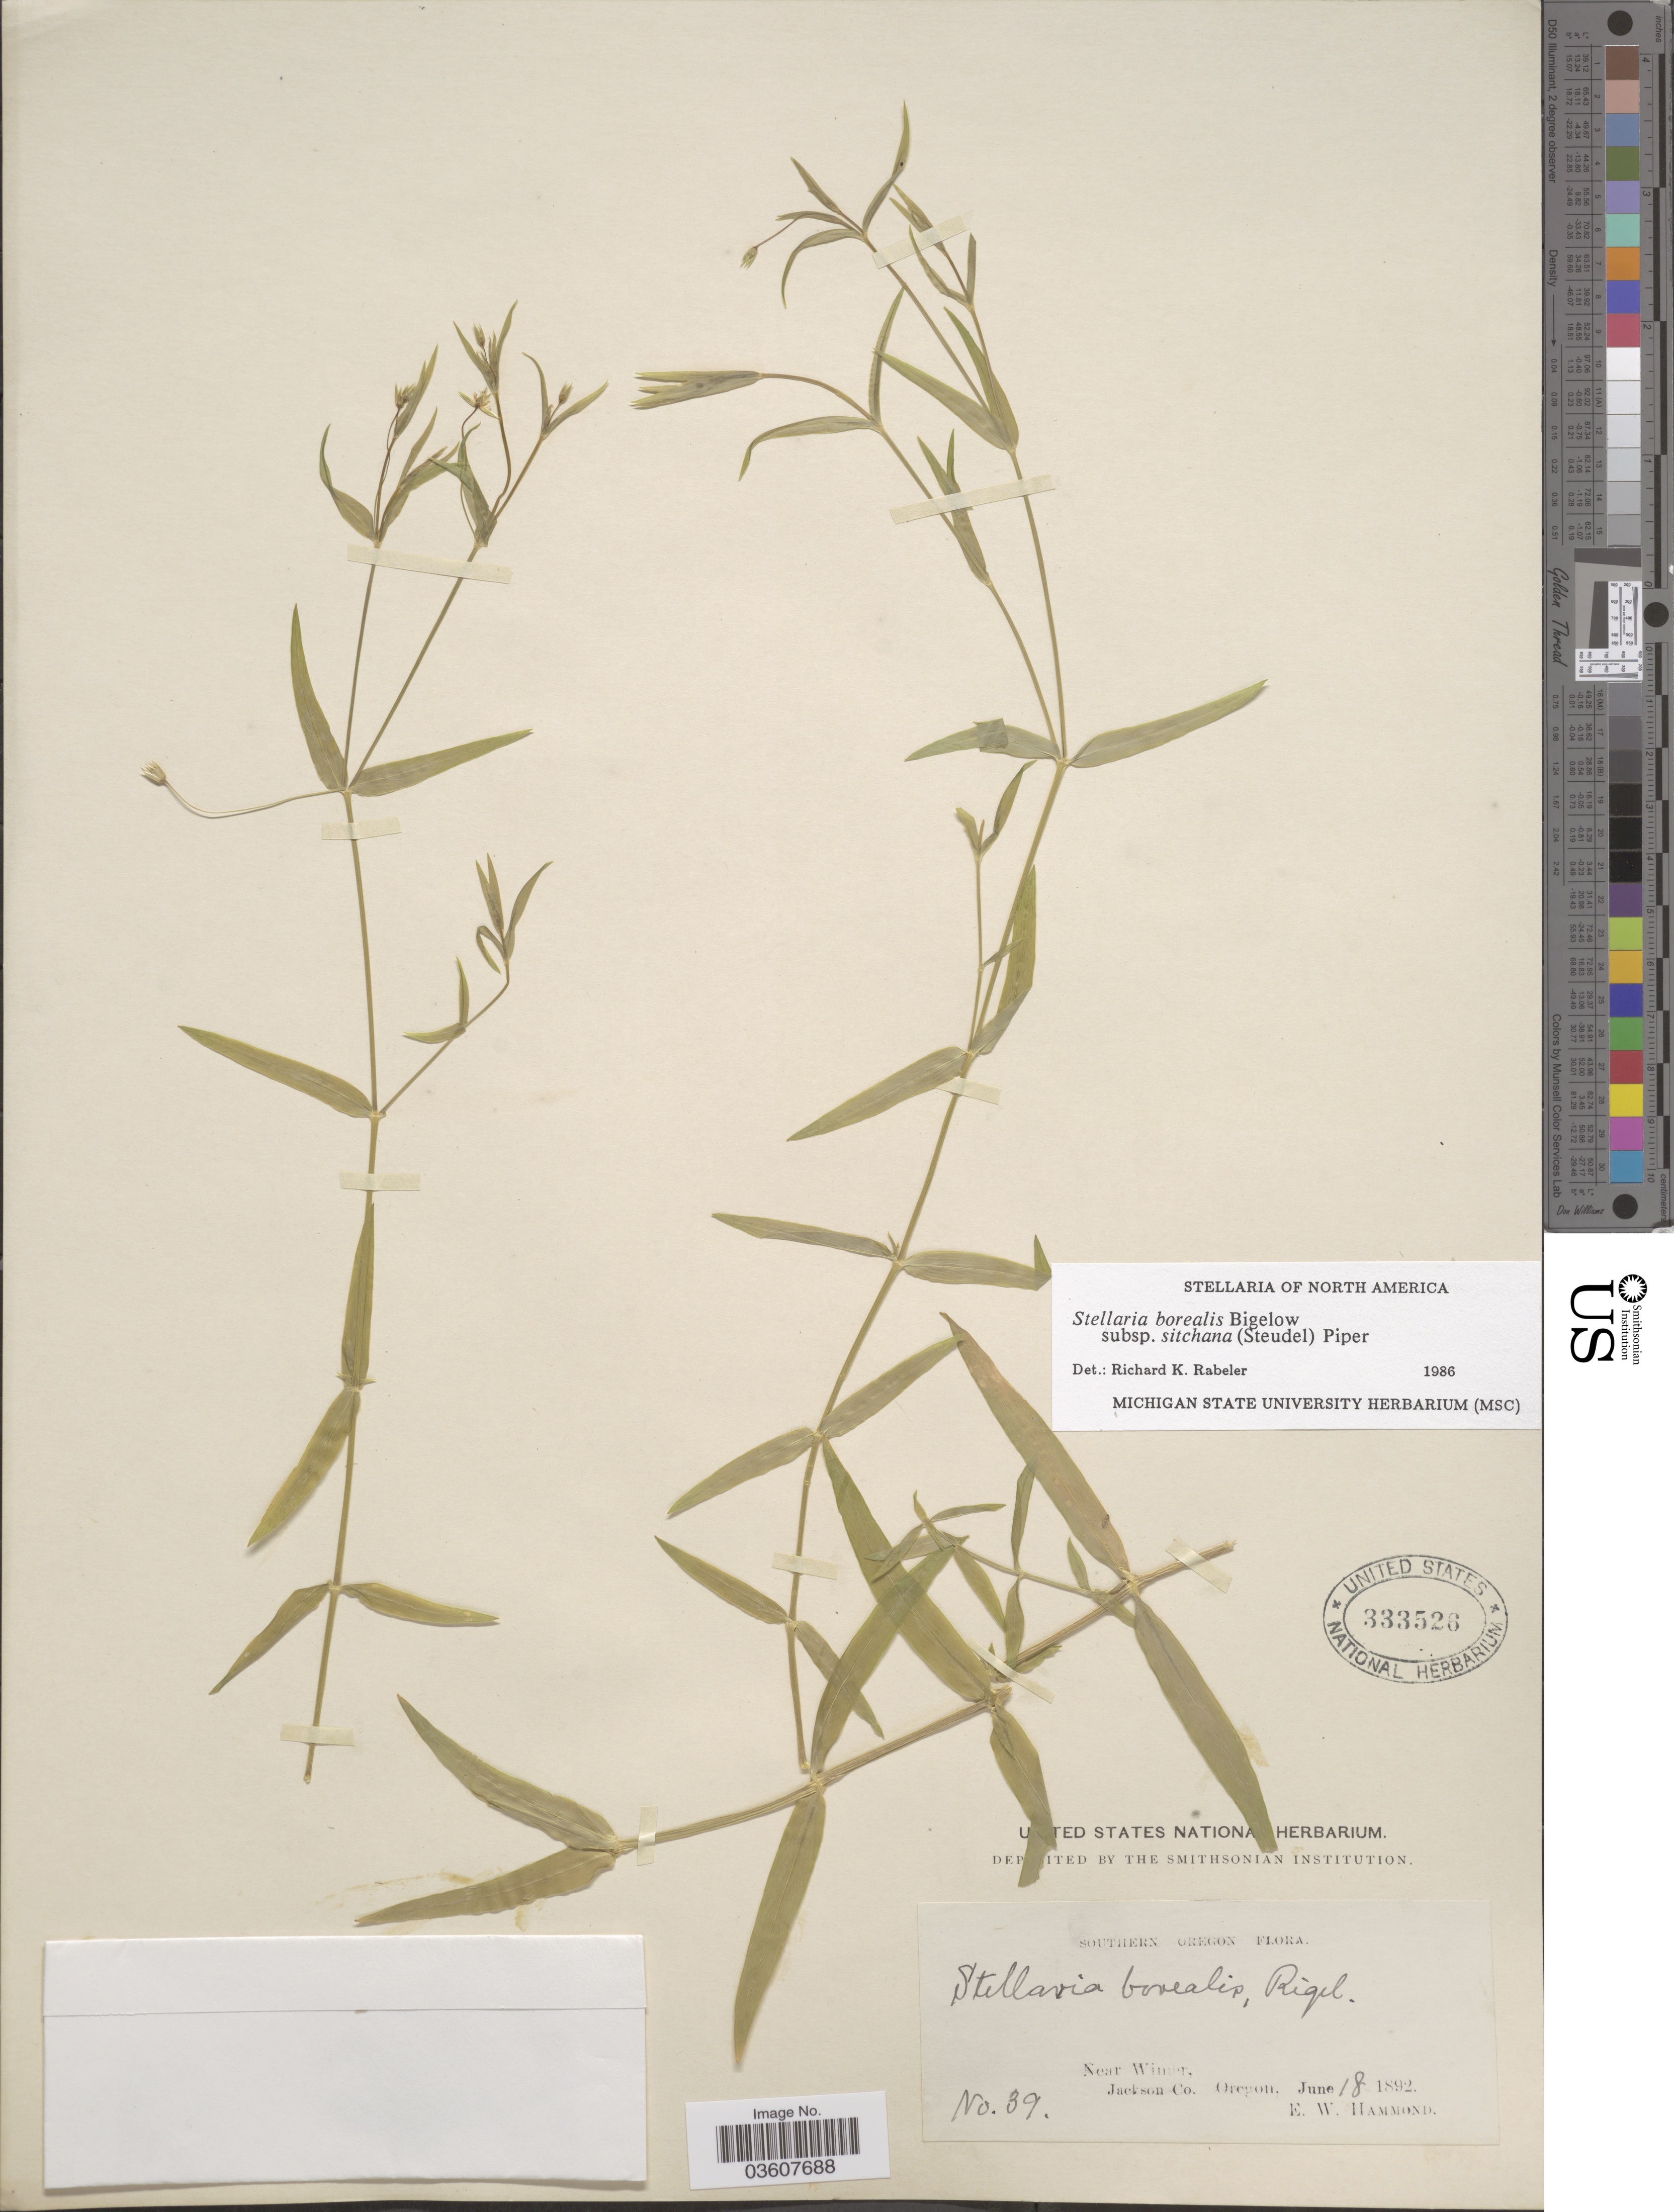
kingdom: Plantae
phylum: Tracheophyta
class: Magnoliopsida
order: Caryophyllales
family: Caryophyllaceae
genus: Stellaria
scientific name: Stellaria borealis subsp. sitchana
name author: (Steud.) Piper & Beattie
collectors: E. Hammond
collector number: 39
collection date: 1892-06-18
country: United States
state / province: Oregon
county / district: Jackson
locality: Southern Oregon. Near Wimer, Jackson Co.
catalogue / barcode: US 333526